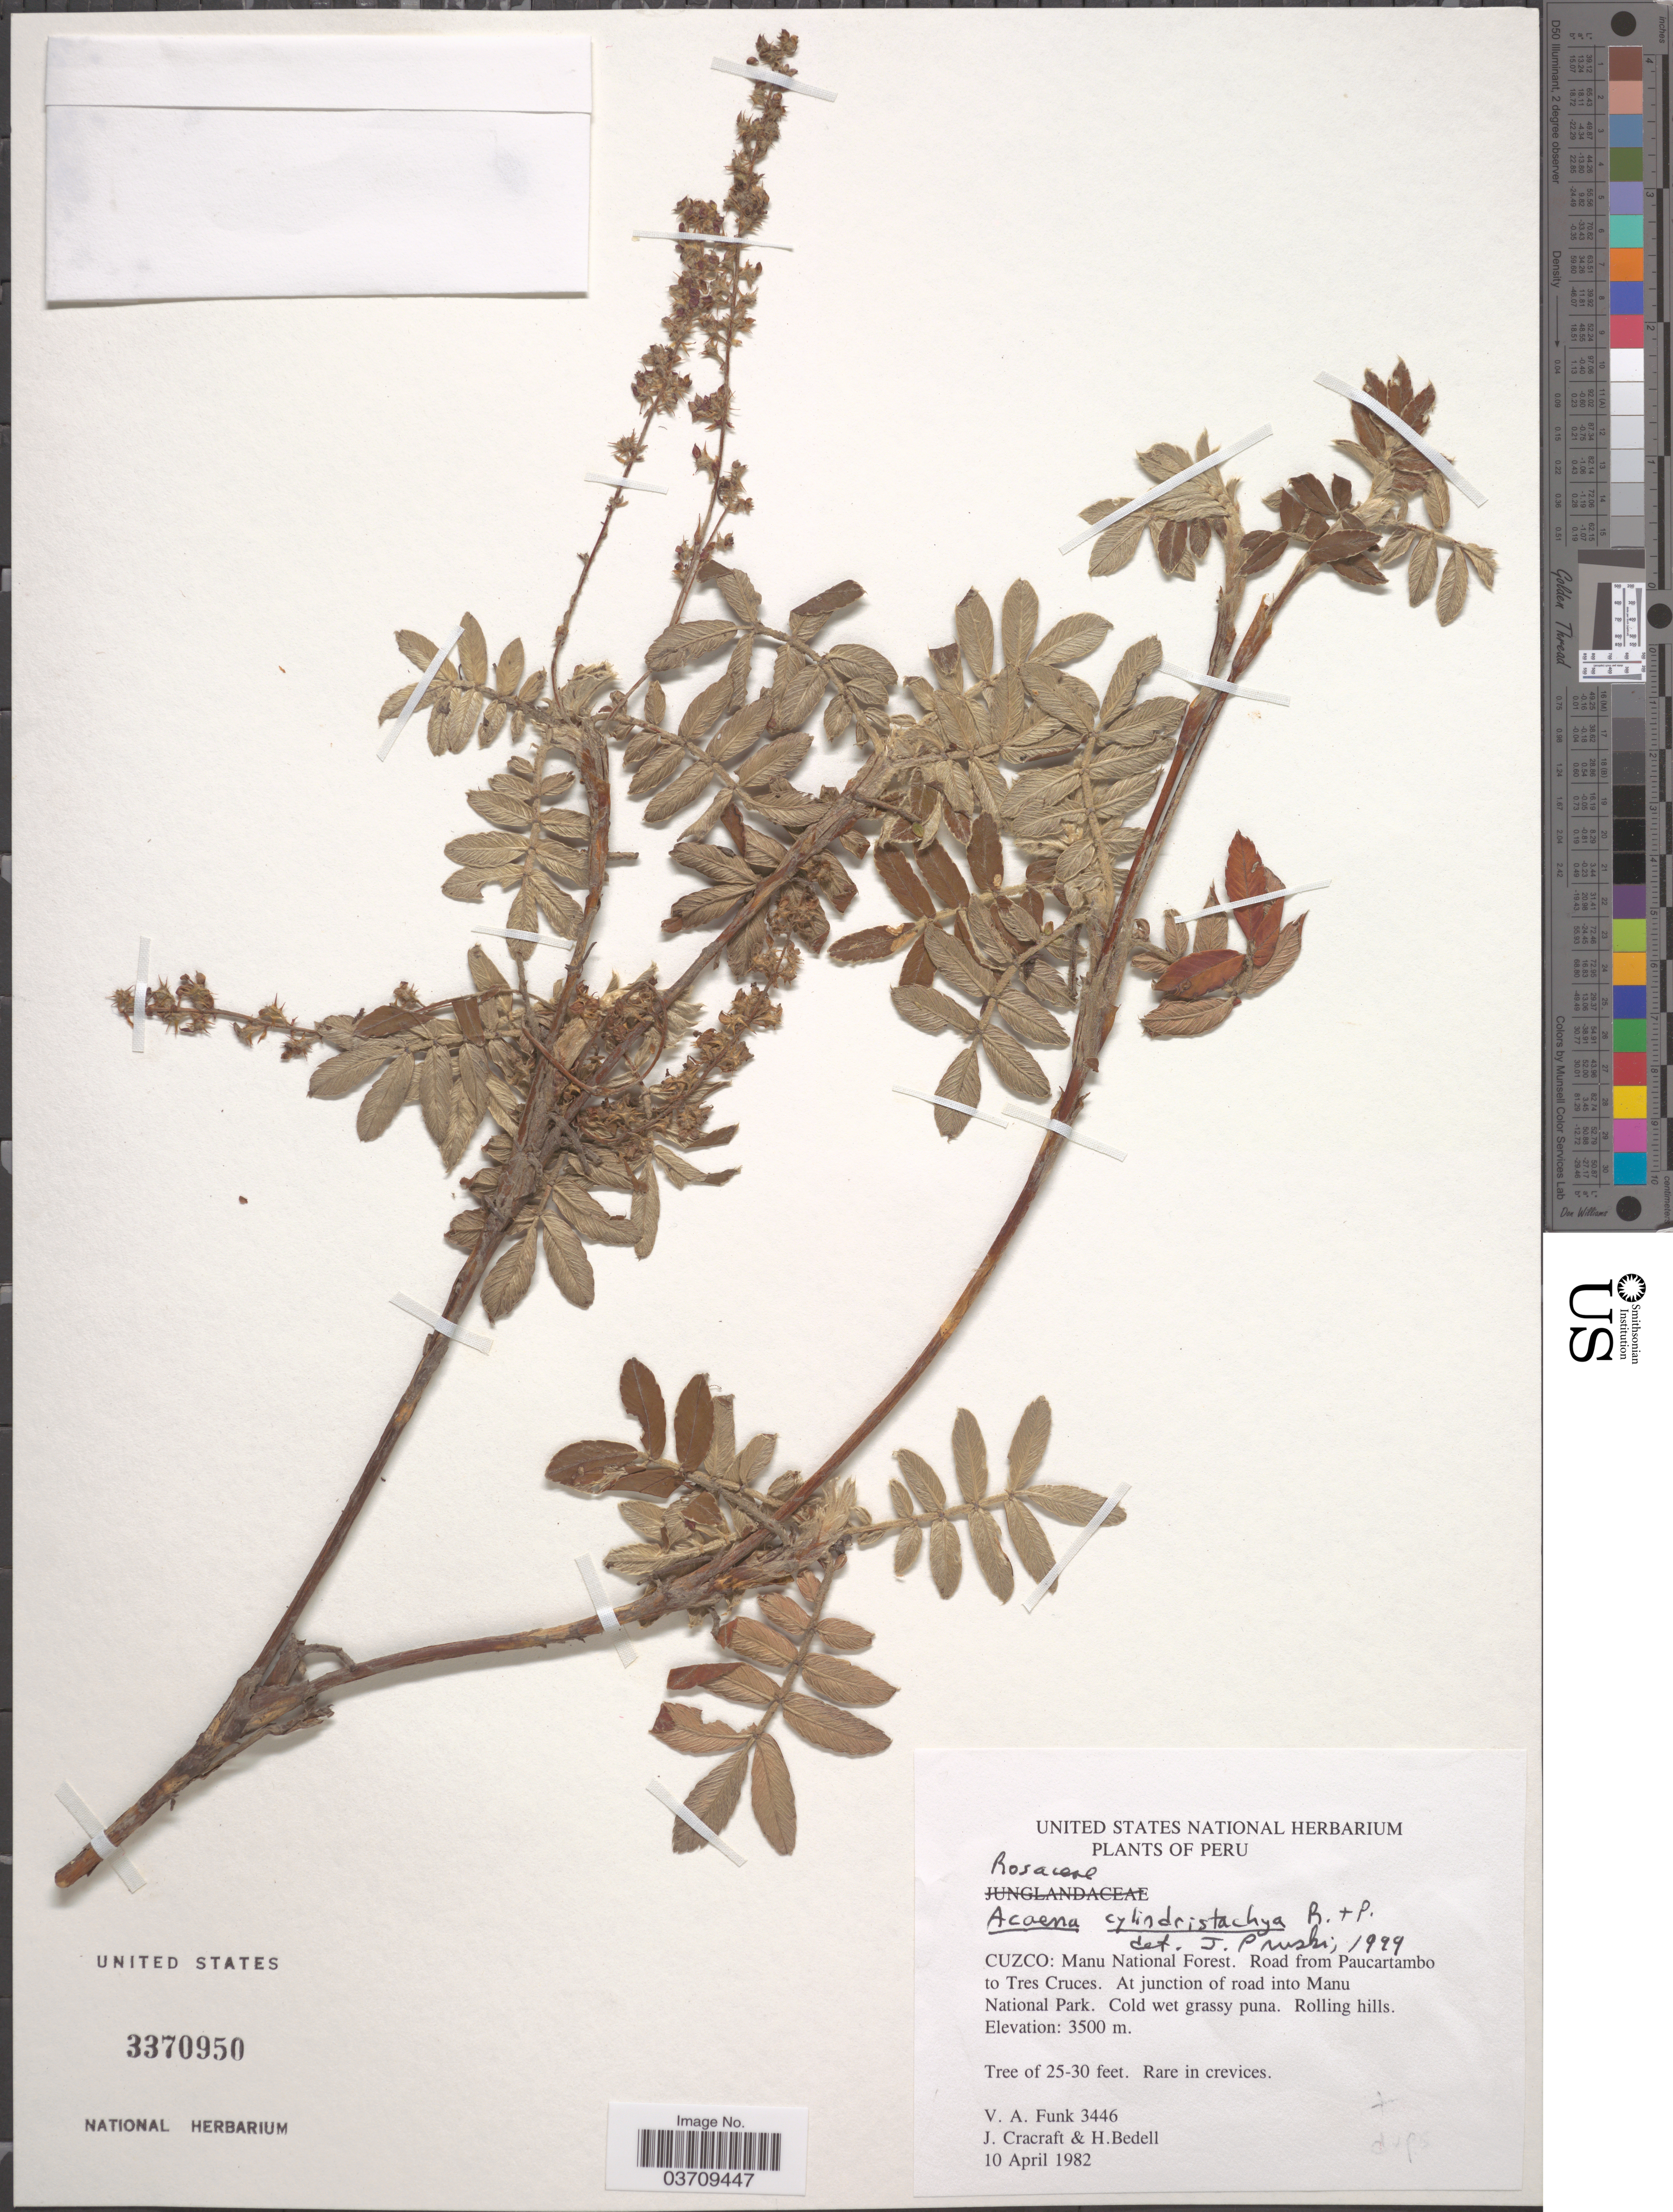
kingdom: Plantae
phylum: Tracheophyta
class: Magnoliopsida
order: Rosales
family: Rosaceae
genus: Acaena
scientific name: Acaena cylindristachya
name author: Ruiz & Pav.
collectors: V. Funk, J. L. Cracraft & H. Bedell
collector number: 3446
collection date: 1982-04-10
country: Peru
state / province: Cusco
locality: Manu National Forest. Road from Paucartambo to Tres Cruces. At junction of road into Manu National Park.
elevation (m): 3500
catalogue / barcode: US 3370950